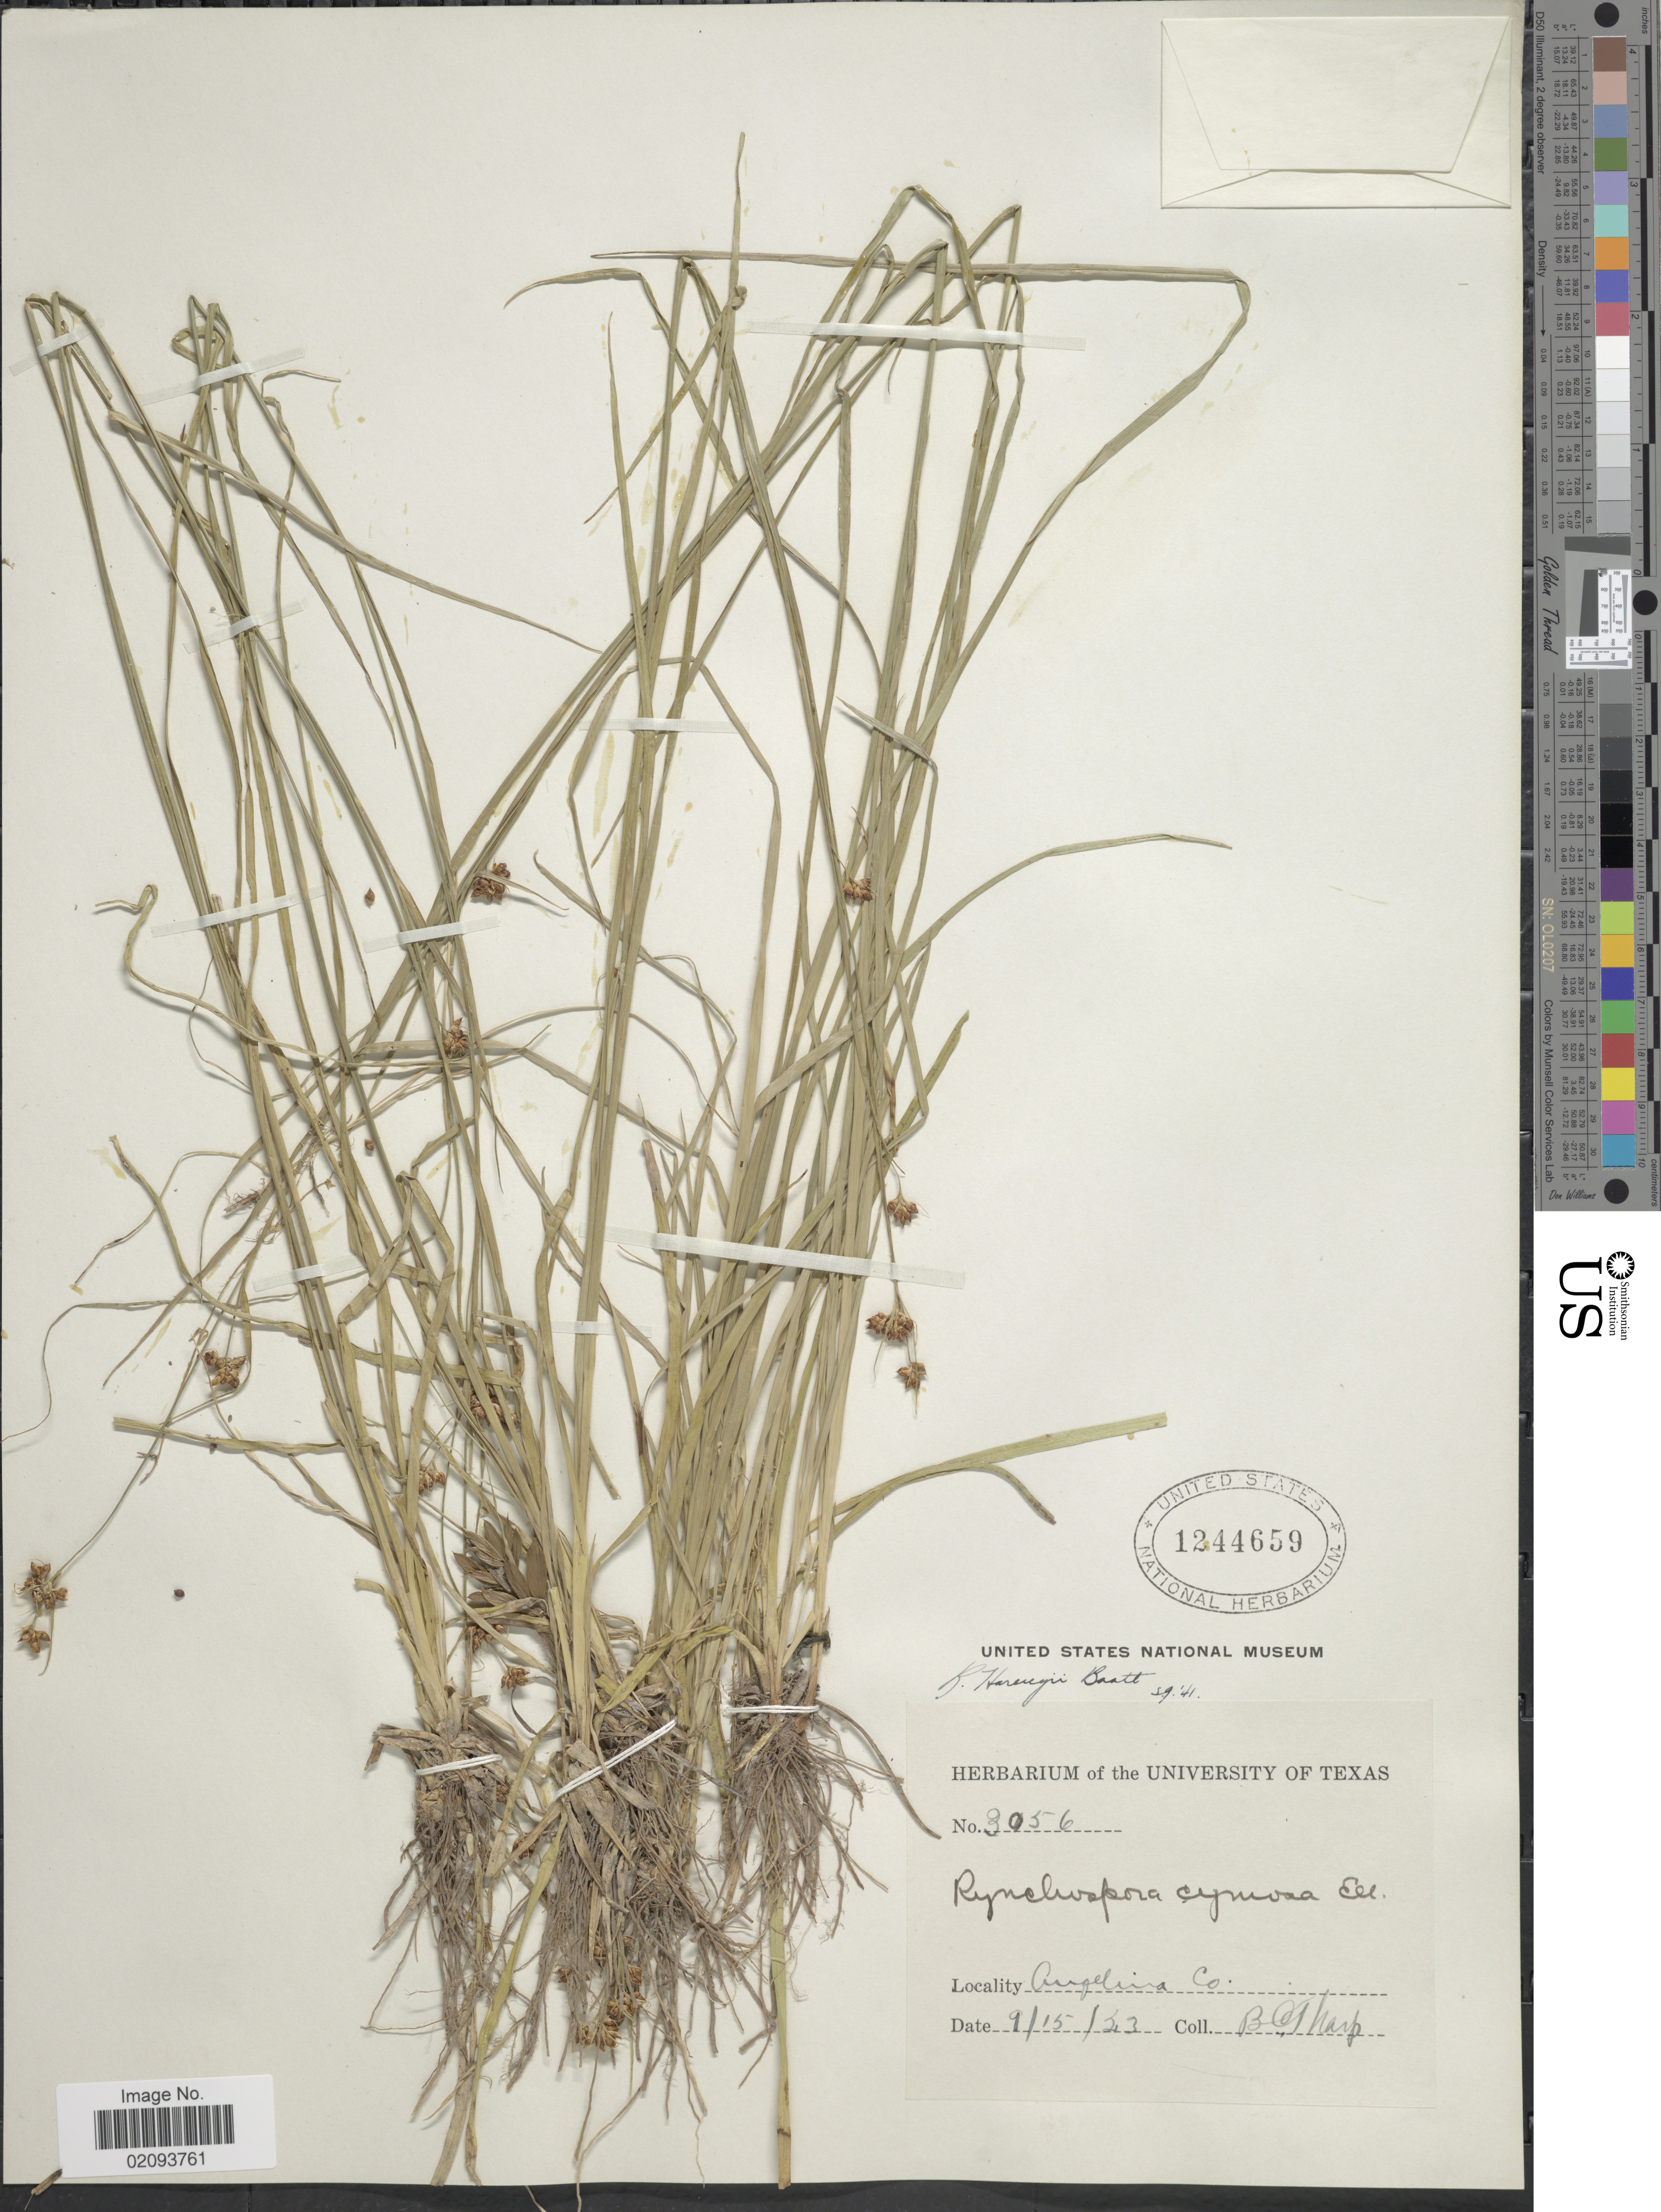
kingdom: Plantae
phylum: Tracheophyta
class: Liliopsida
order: Poales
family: Cyperaceae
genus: Rhynchospora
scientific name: Rhynchospora harveyi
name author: W. Boott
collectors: B. C. Tharp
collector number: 3056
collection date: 1923-09-15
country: United States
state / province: Texas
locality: Angelina Co.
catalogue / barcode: US 1244659